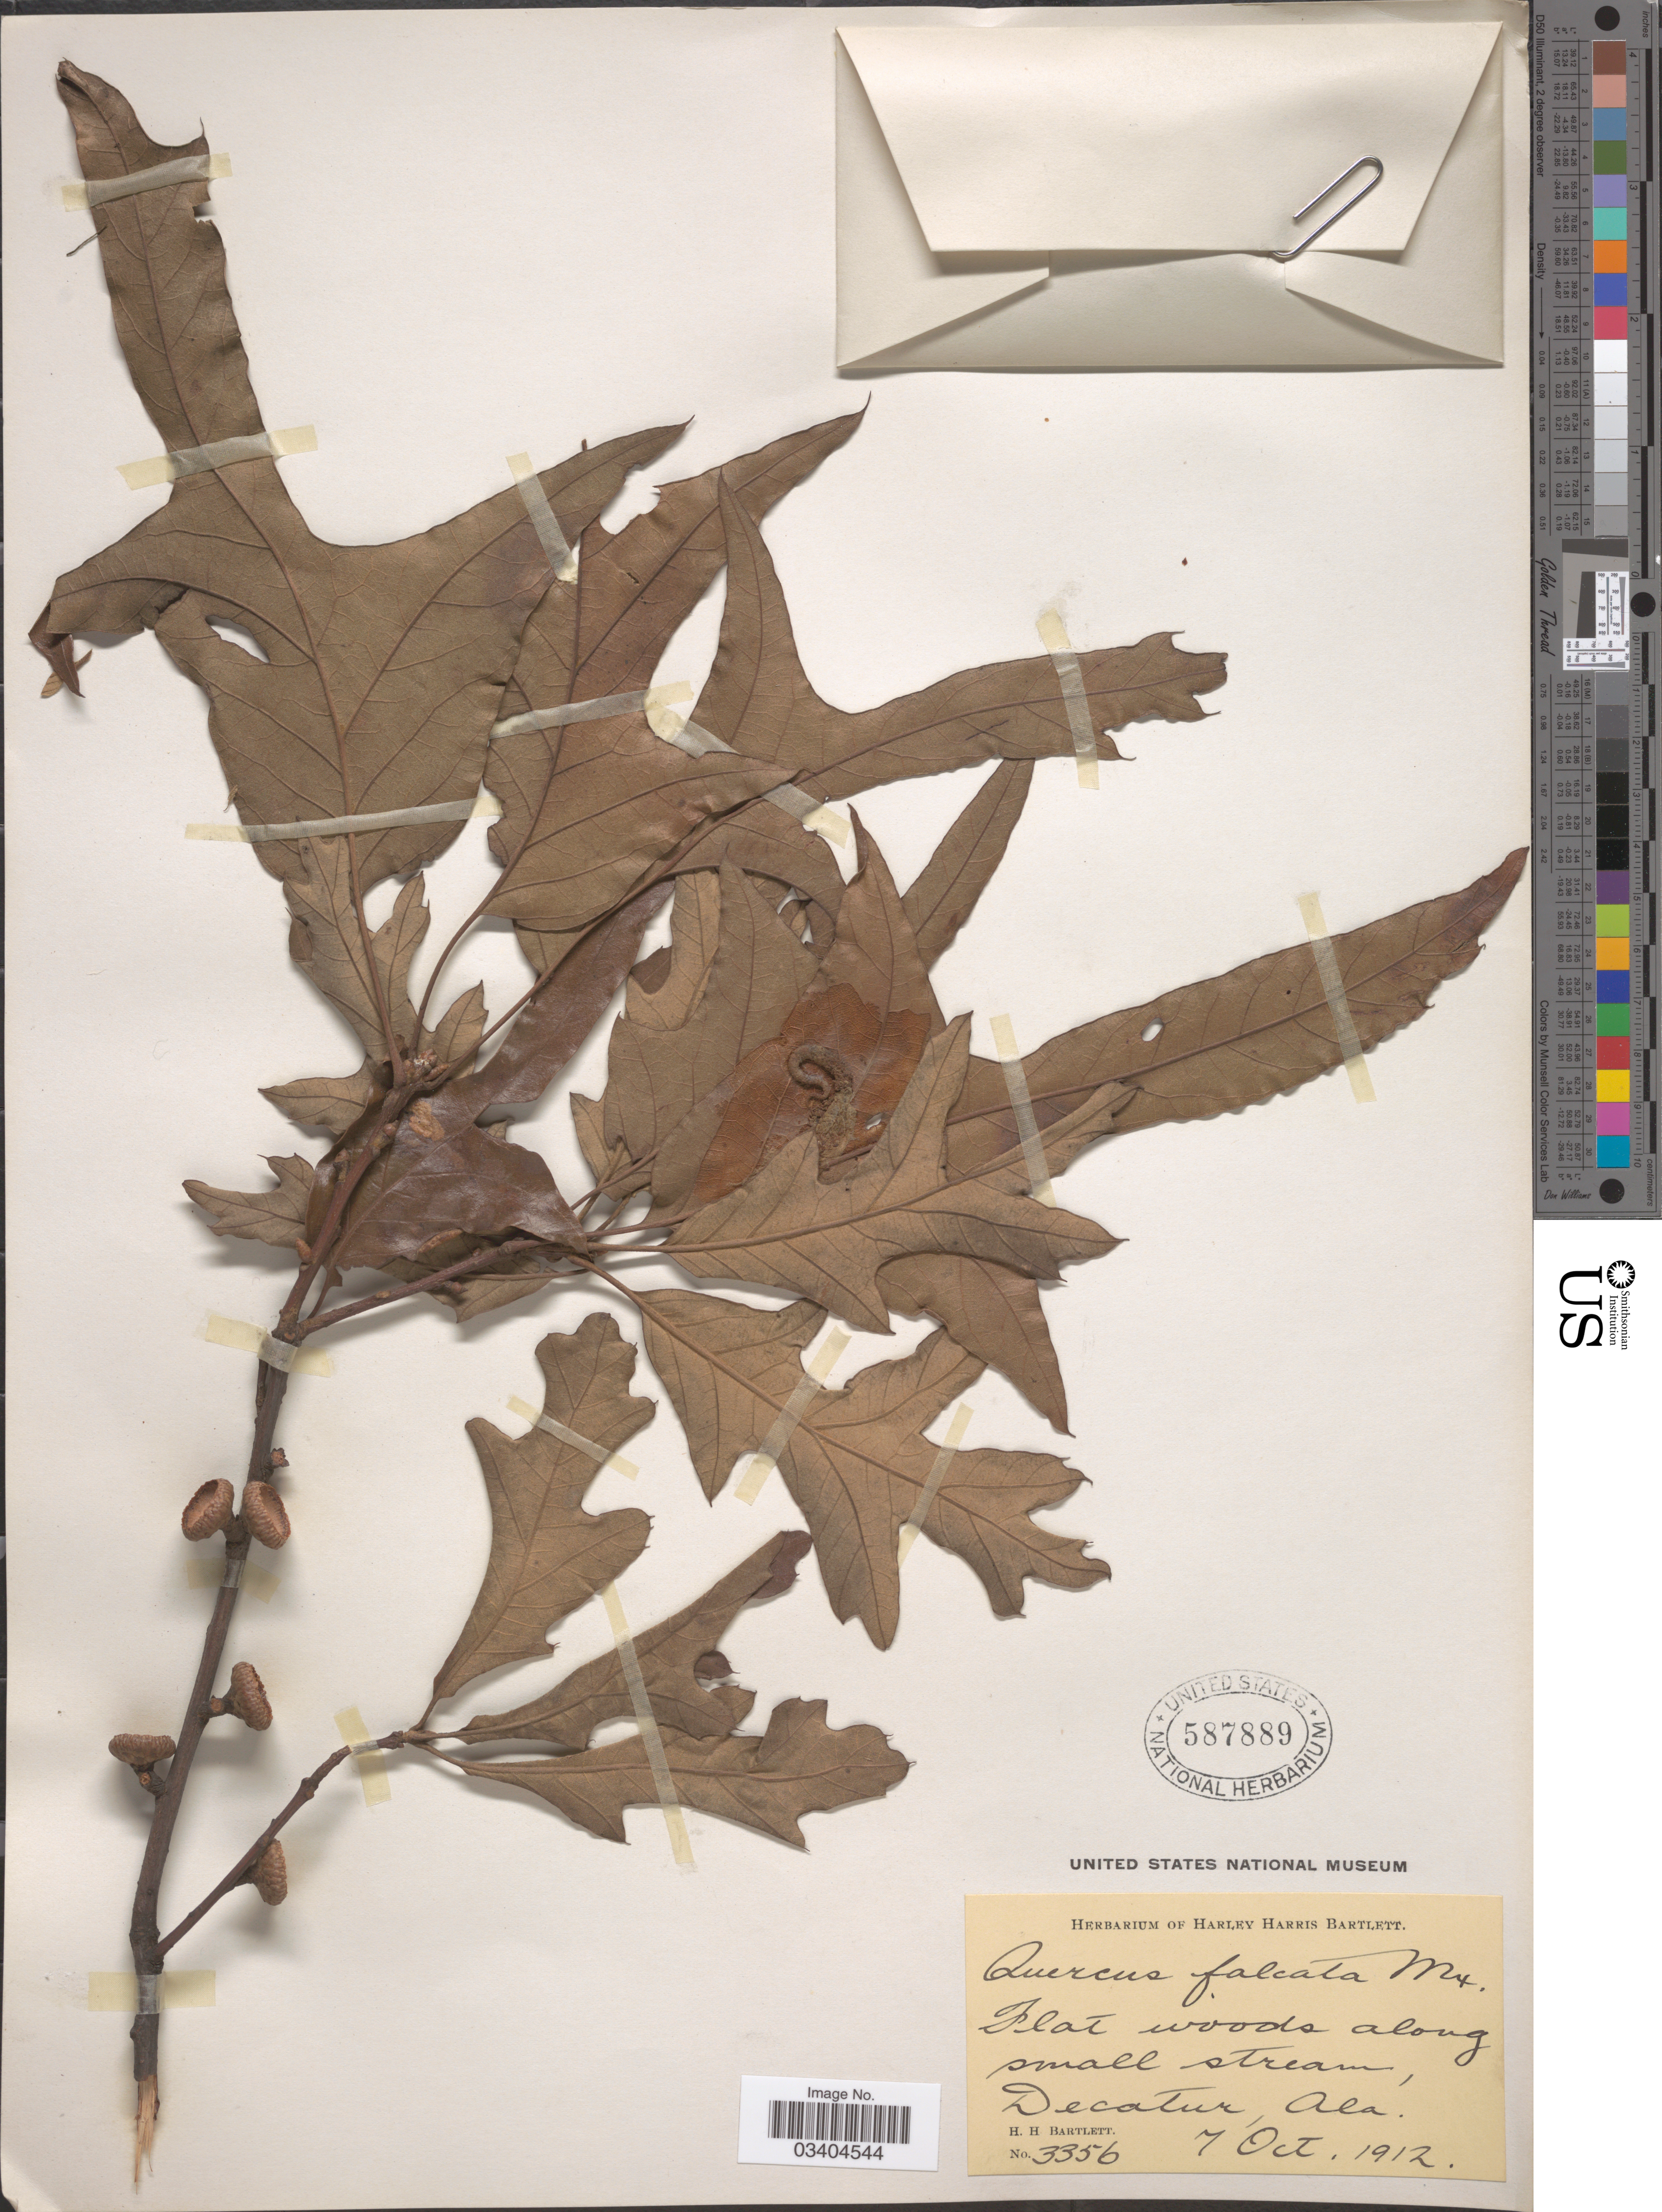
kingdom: Plantae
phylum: Tracheophyta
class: Magnoliopsida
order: Fagales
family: Fagaceae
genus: Quercus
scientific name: Quercus falcata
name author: Michx.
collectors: H. H. Bartlett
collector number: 3356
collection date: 1912-10-07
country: United States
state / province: Alabama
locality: Decatur.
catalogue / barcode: US 587889